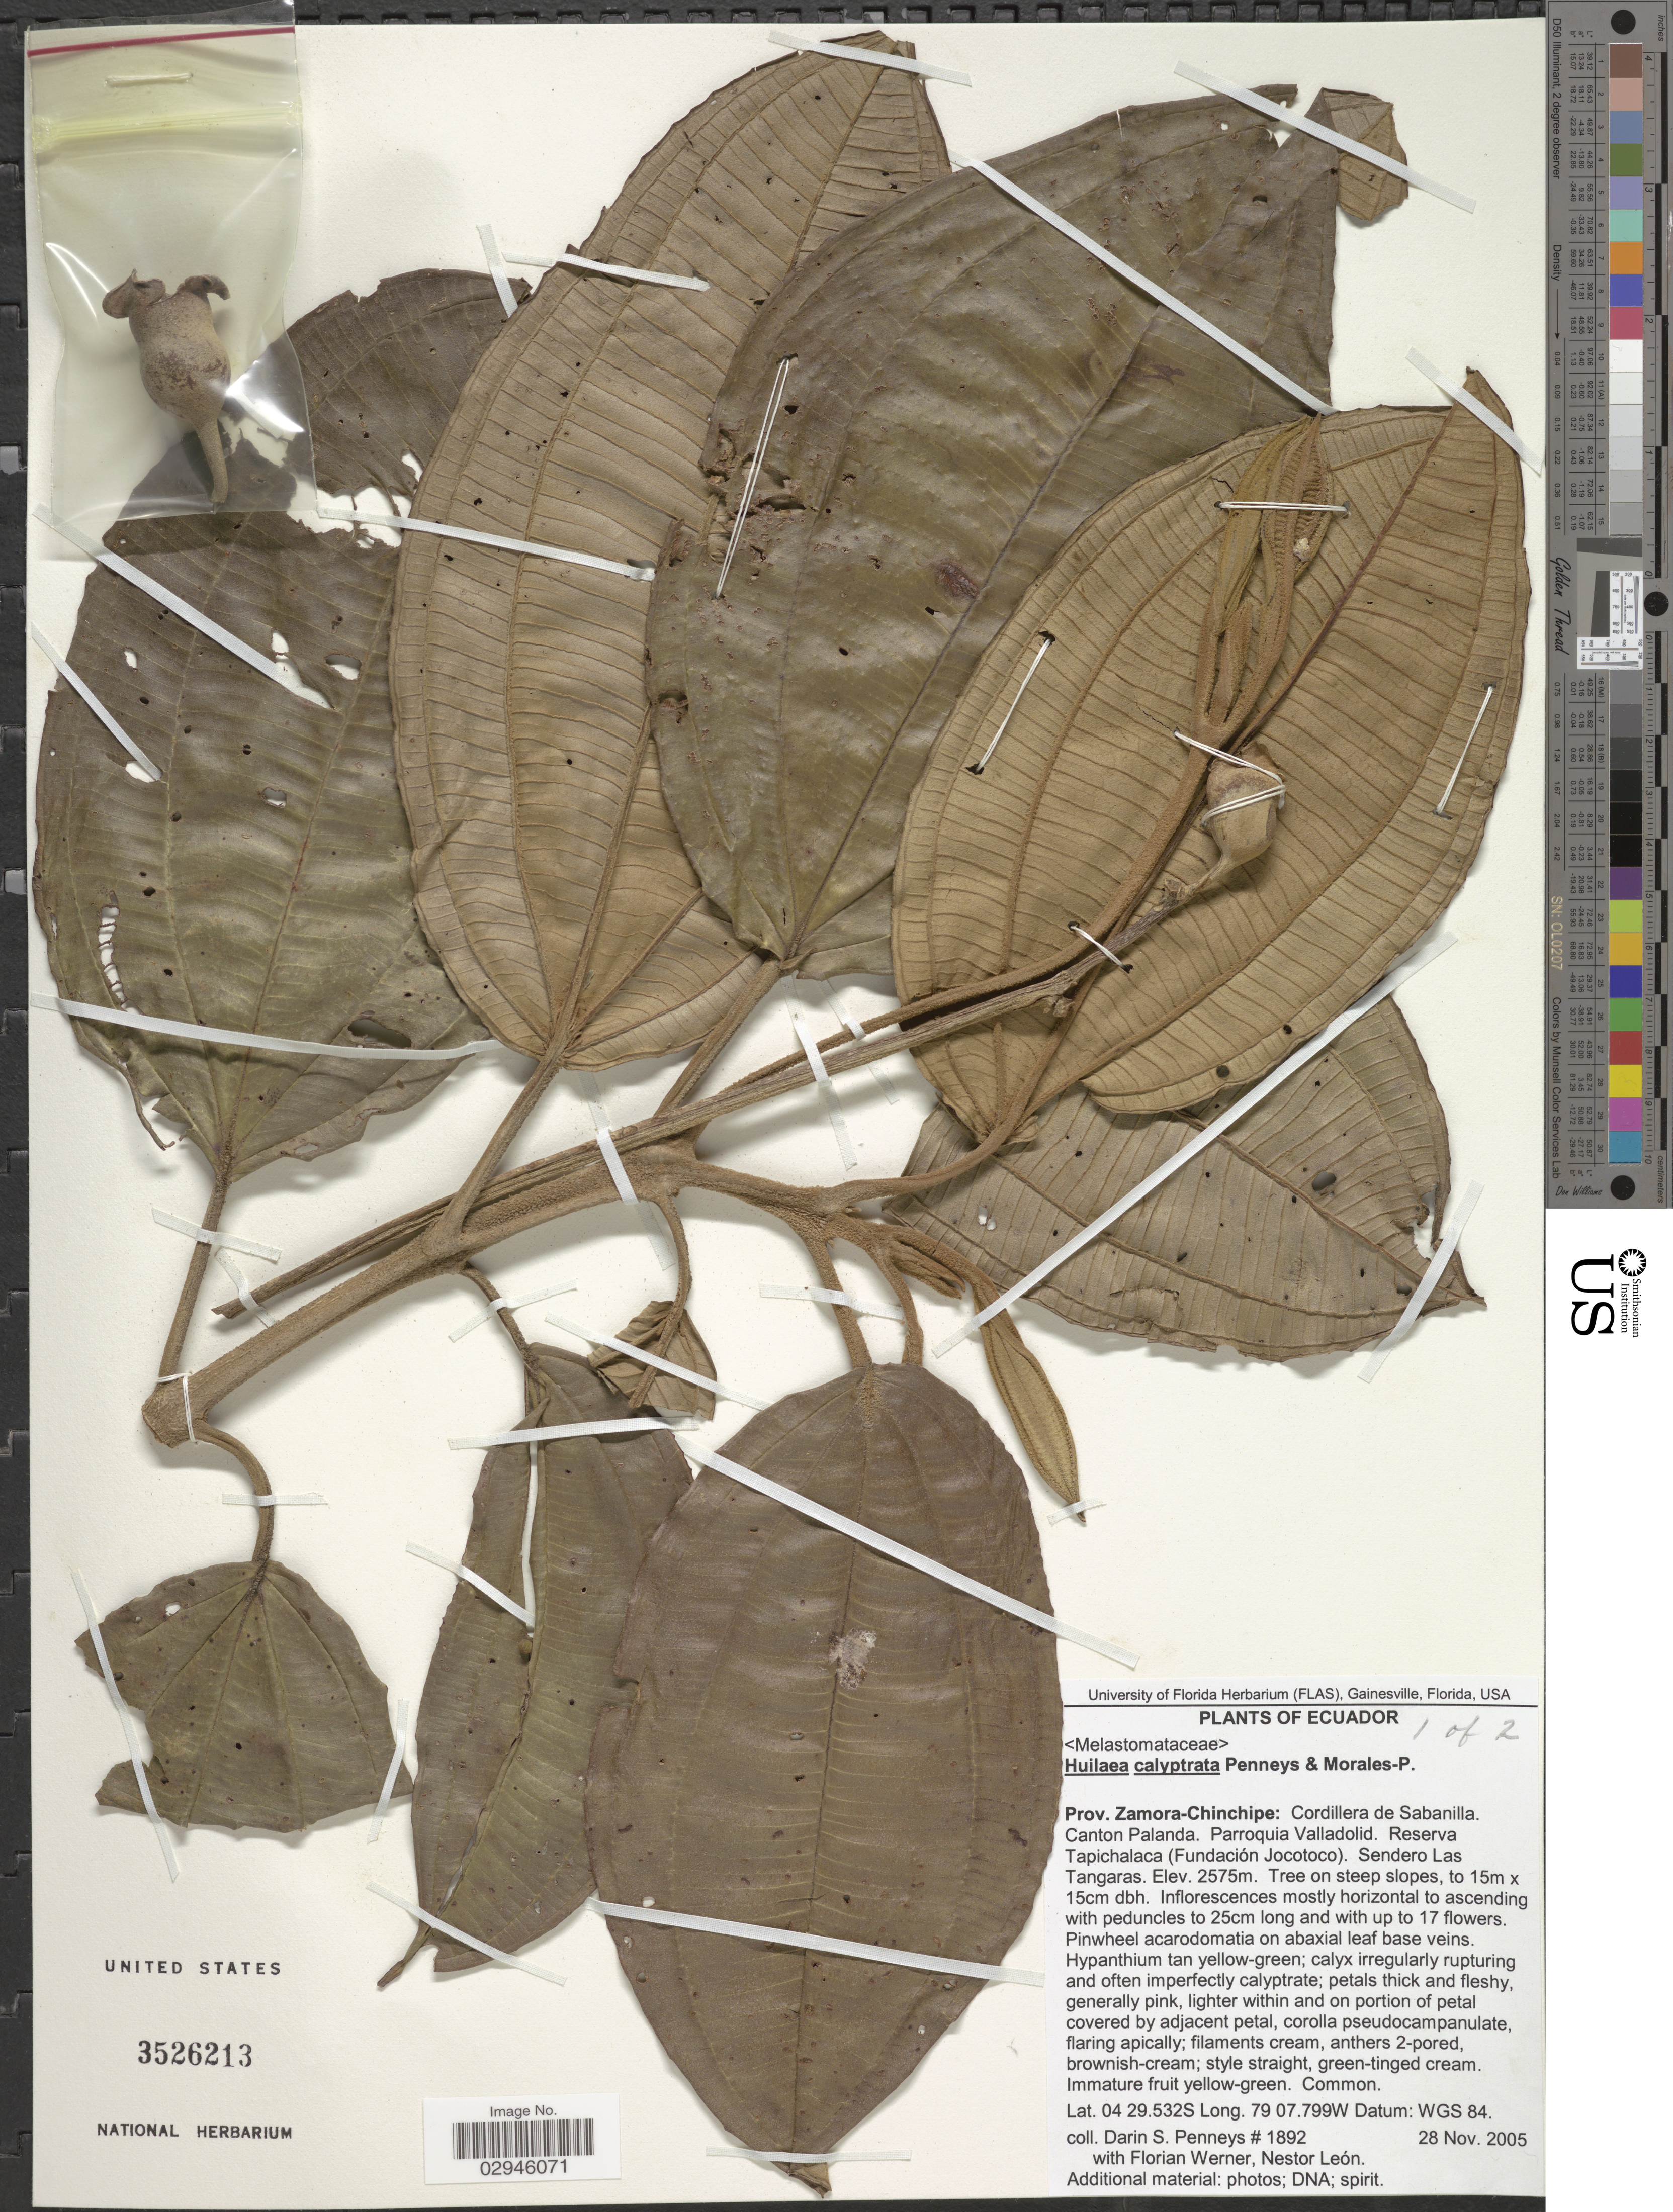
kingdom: Plantae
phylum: Tracheophyta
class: Magnoliopsida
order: Myrtales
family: Melastomataceae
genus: Chalybea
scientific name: Chalybea calyptrata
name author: (Penneys & M.E. Morales) Penneys & M.E. Morales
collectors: D. S. Penneys, F. Werner & N. Leon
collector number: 1892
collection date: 2005-11-28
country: Ecuador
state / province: Zamora-Chinchipe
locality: Cordillera de Sabanilla. Canton Palanda. Parroquia Valladolid. Reserva Tapichalaca (Fundación Jocotoco). Sendero Las Tangaras.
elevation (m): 2575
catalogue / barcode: US 3526213